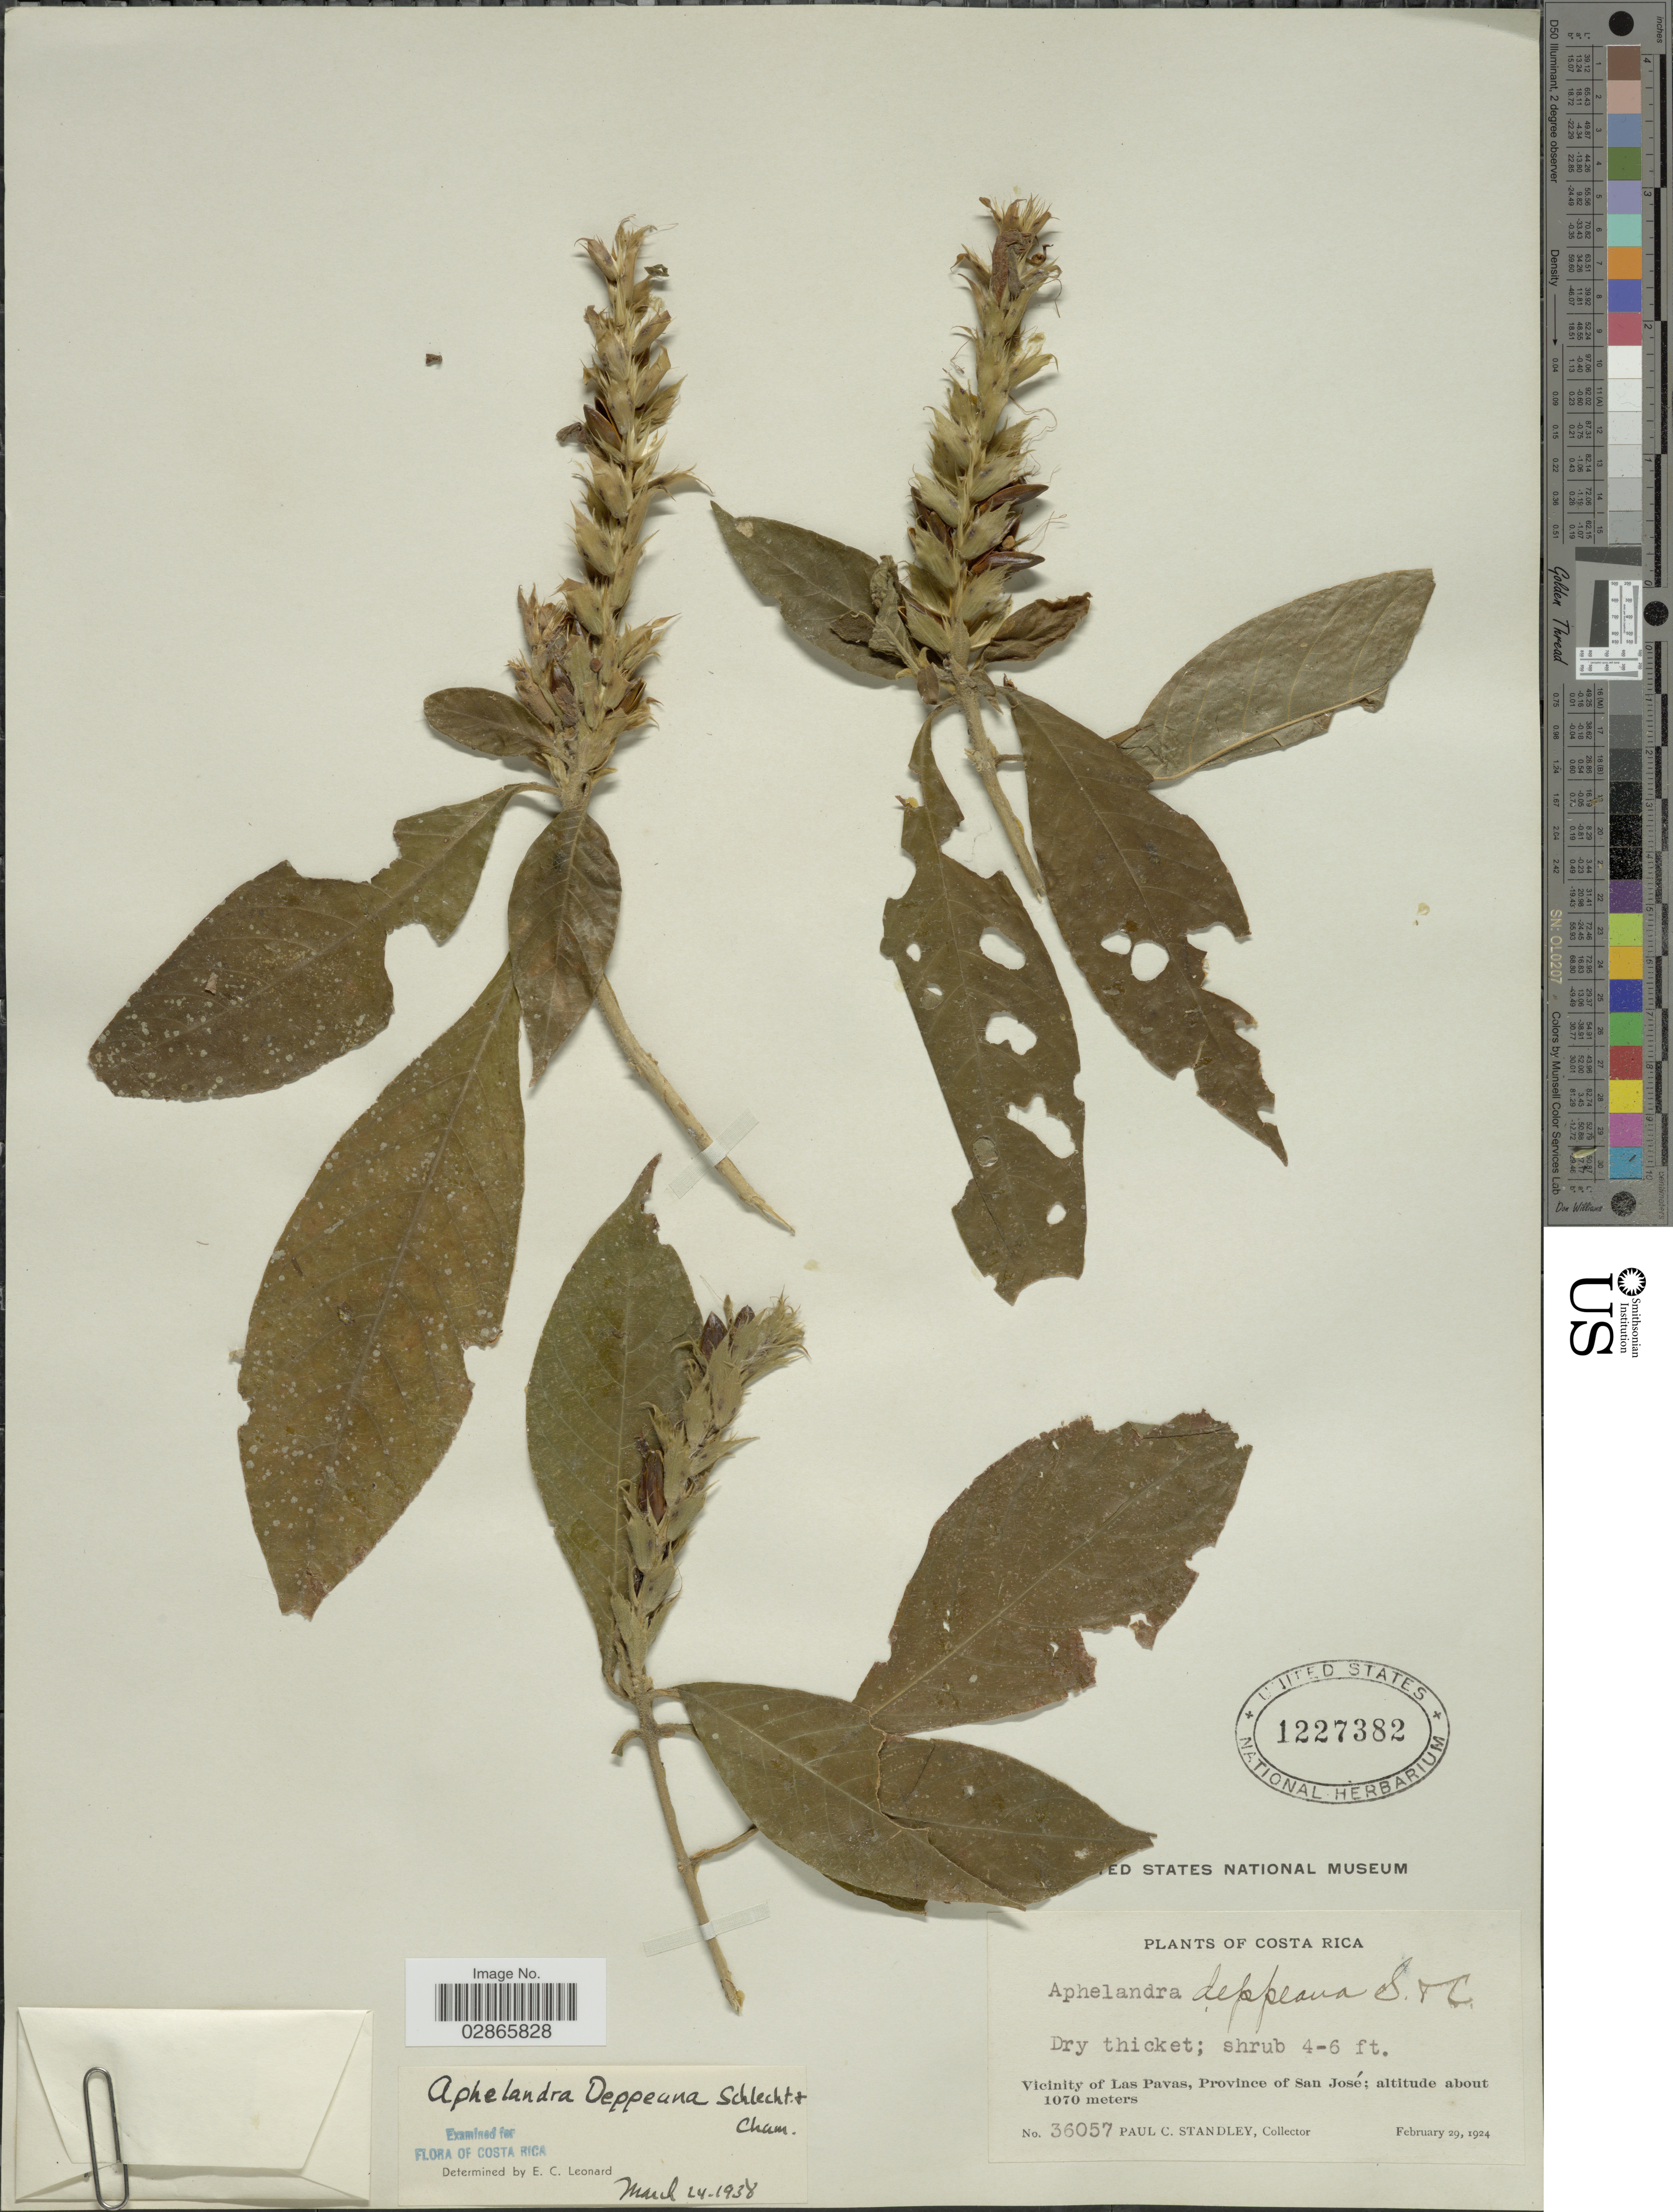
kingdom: Plantae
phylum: Tracheophyta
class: Magnoliopsida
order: Lamiales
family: Acanthaceae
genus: Aphelandra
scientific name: Aphelandra deppeana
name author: Schltdl. & Cham.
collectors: P. C. Standley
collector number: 36057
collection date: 1924-02-29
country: Costa Rica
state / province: San José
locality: Vicinity of Las Pavas.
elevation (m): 1070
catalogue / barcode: US 1227382